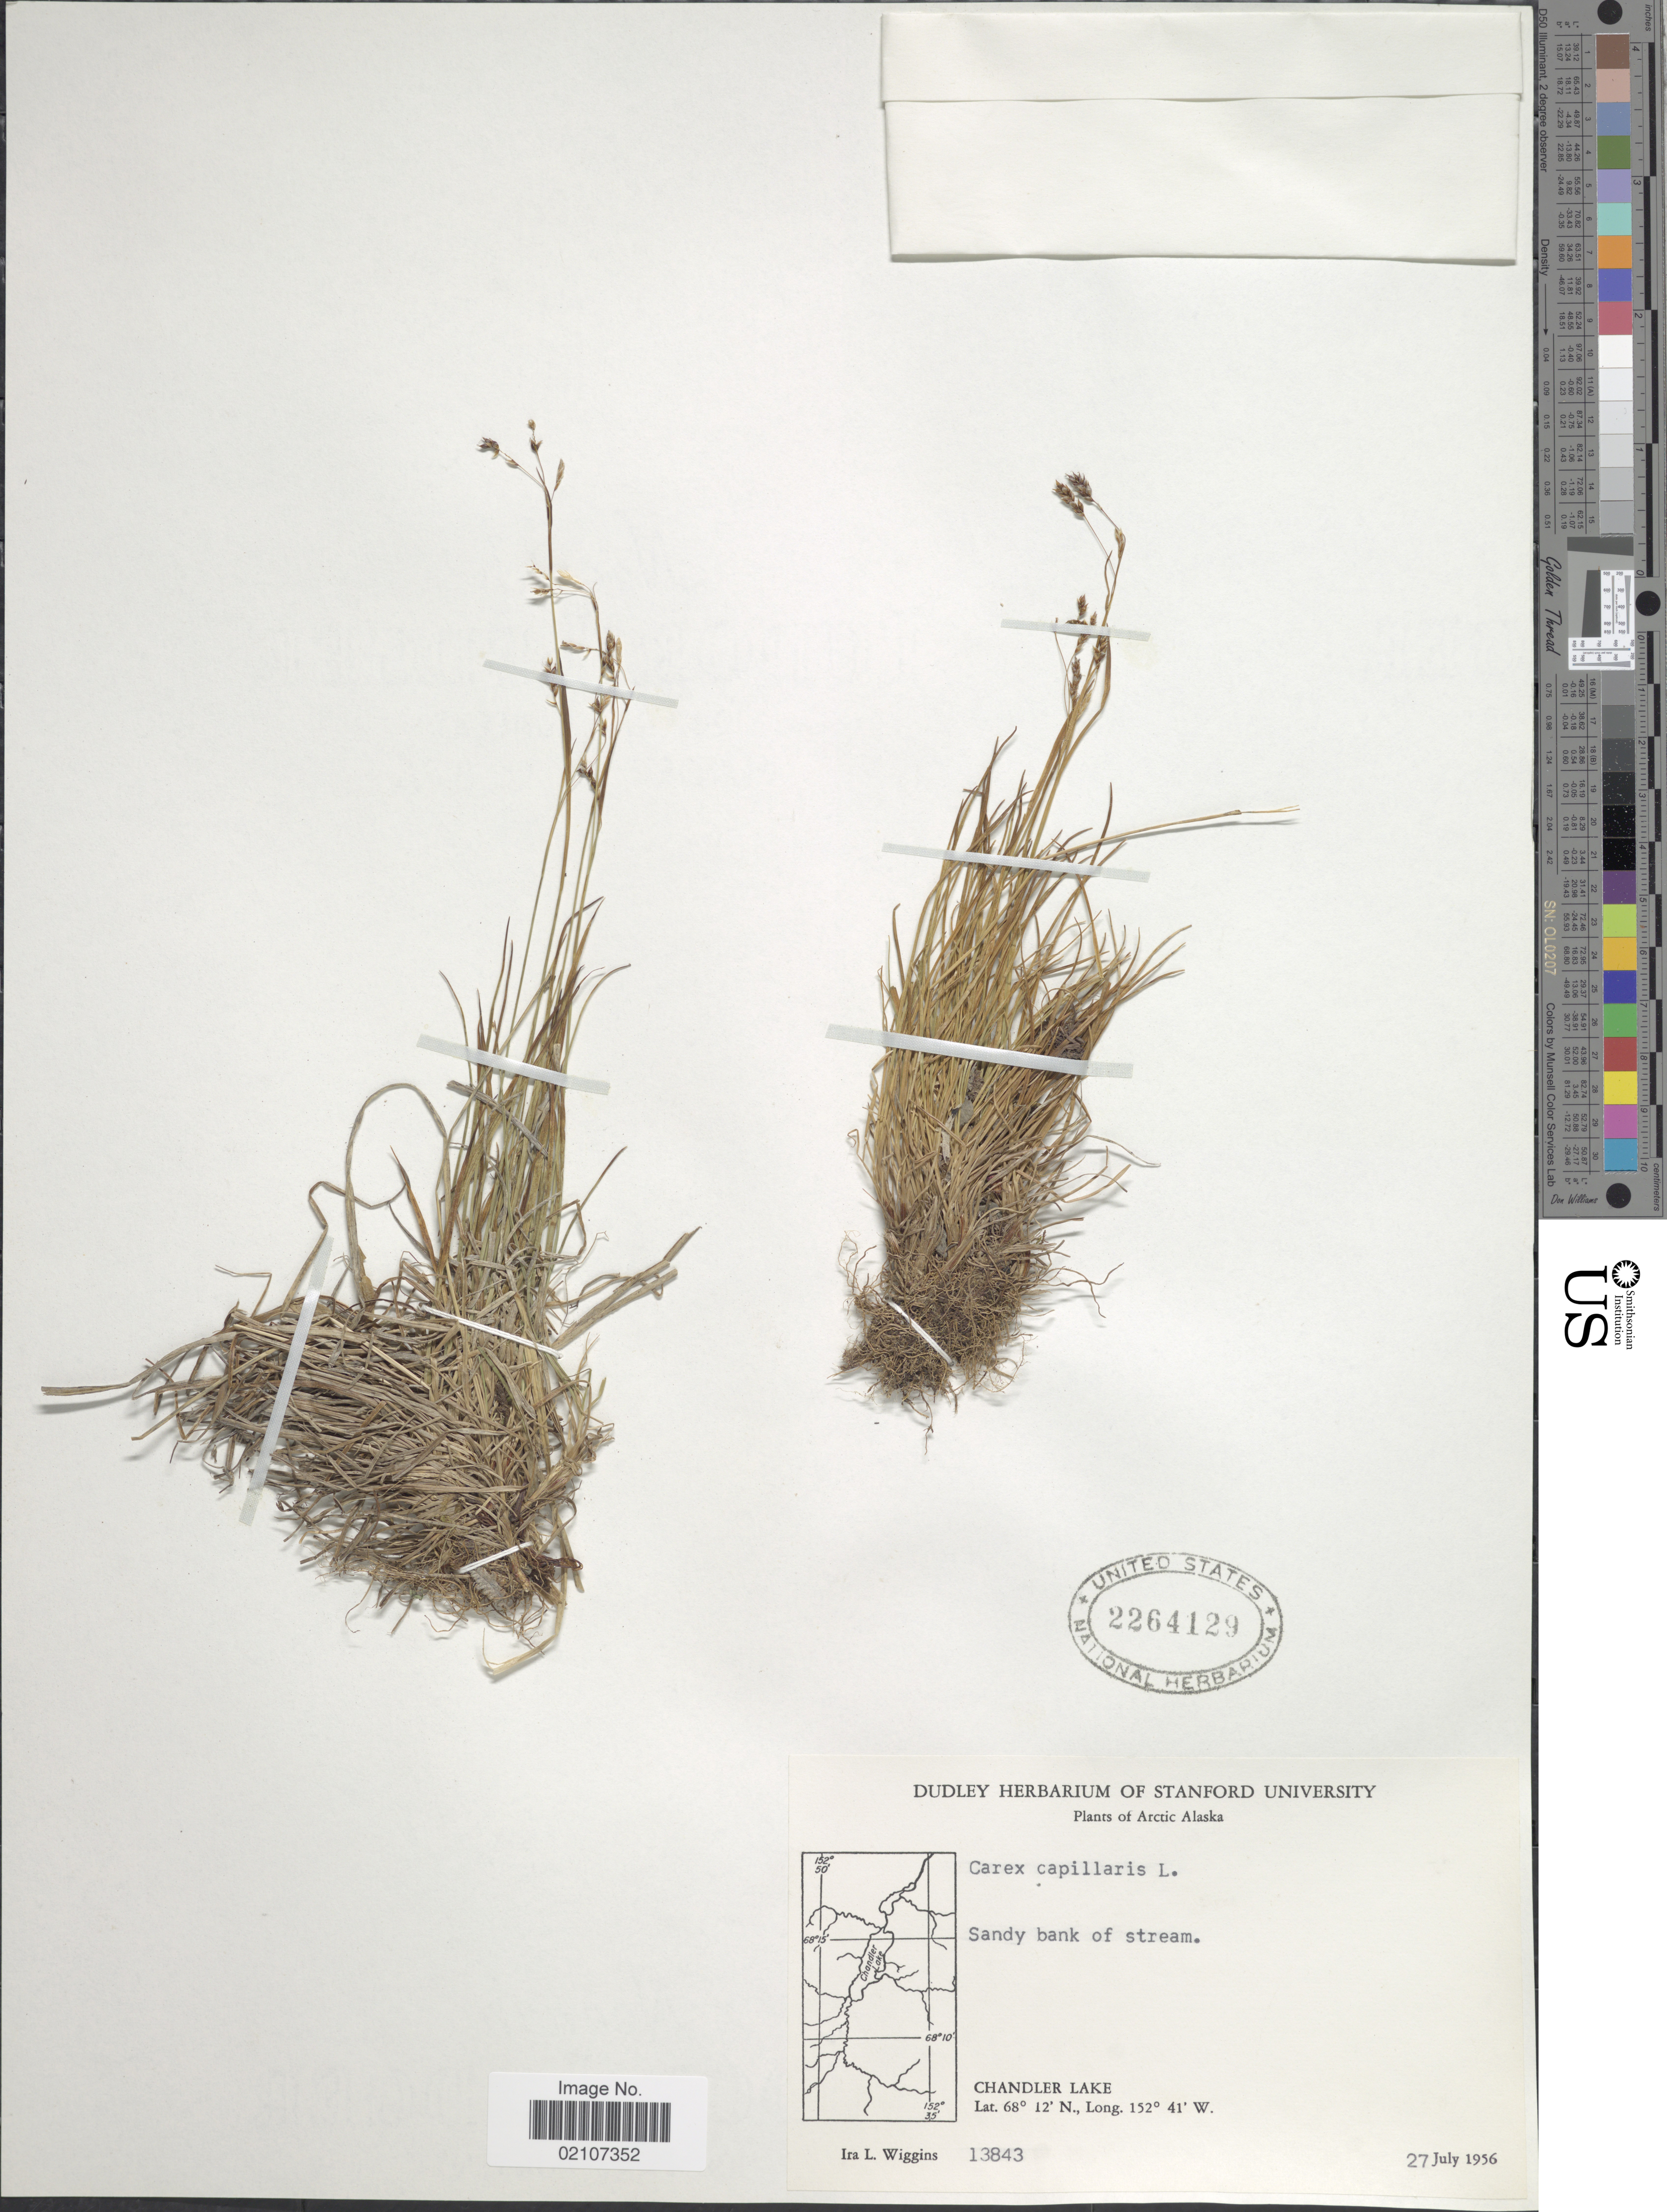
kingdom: Plantae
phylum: Tracheophyta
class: Liliopsida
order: Poales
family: Cyperaceae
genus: Carex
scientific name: Carex capillaris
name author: L.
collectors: I. L. Wiggins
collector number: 13843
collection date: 1956-07-27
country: United States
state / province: Alaska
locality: Arctic Alaska. Sandy bank of stream. Chandler Lake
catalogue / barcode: US 2264129